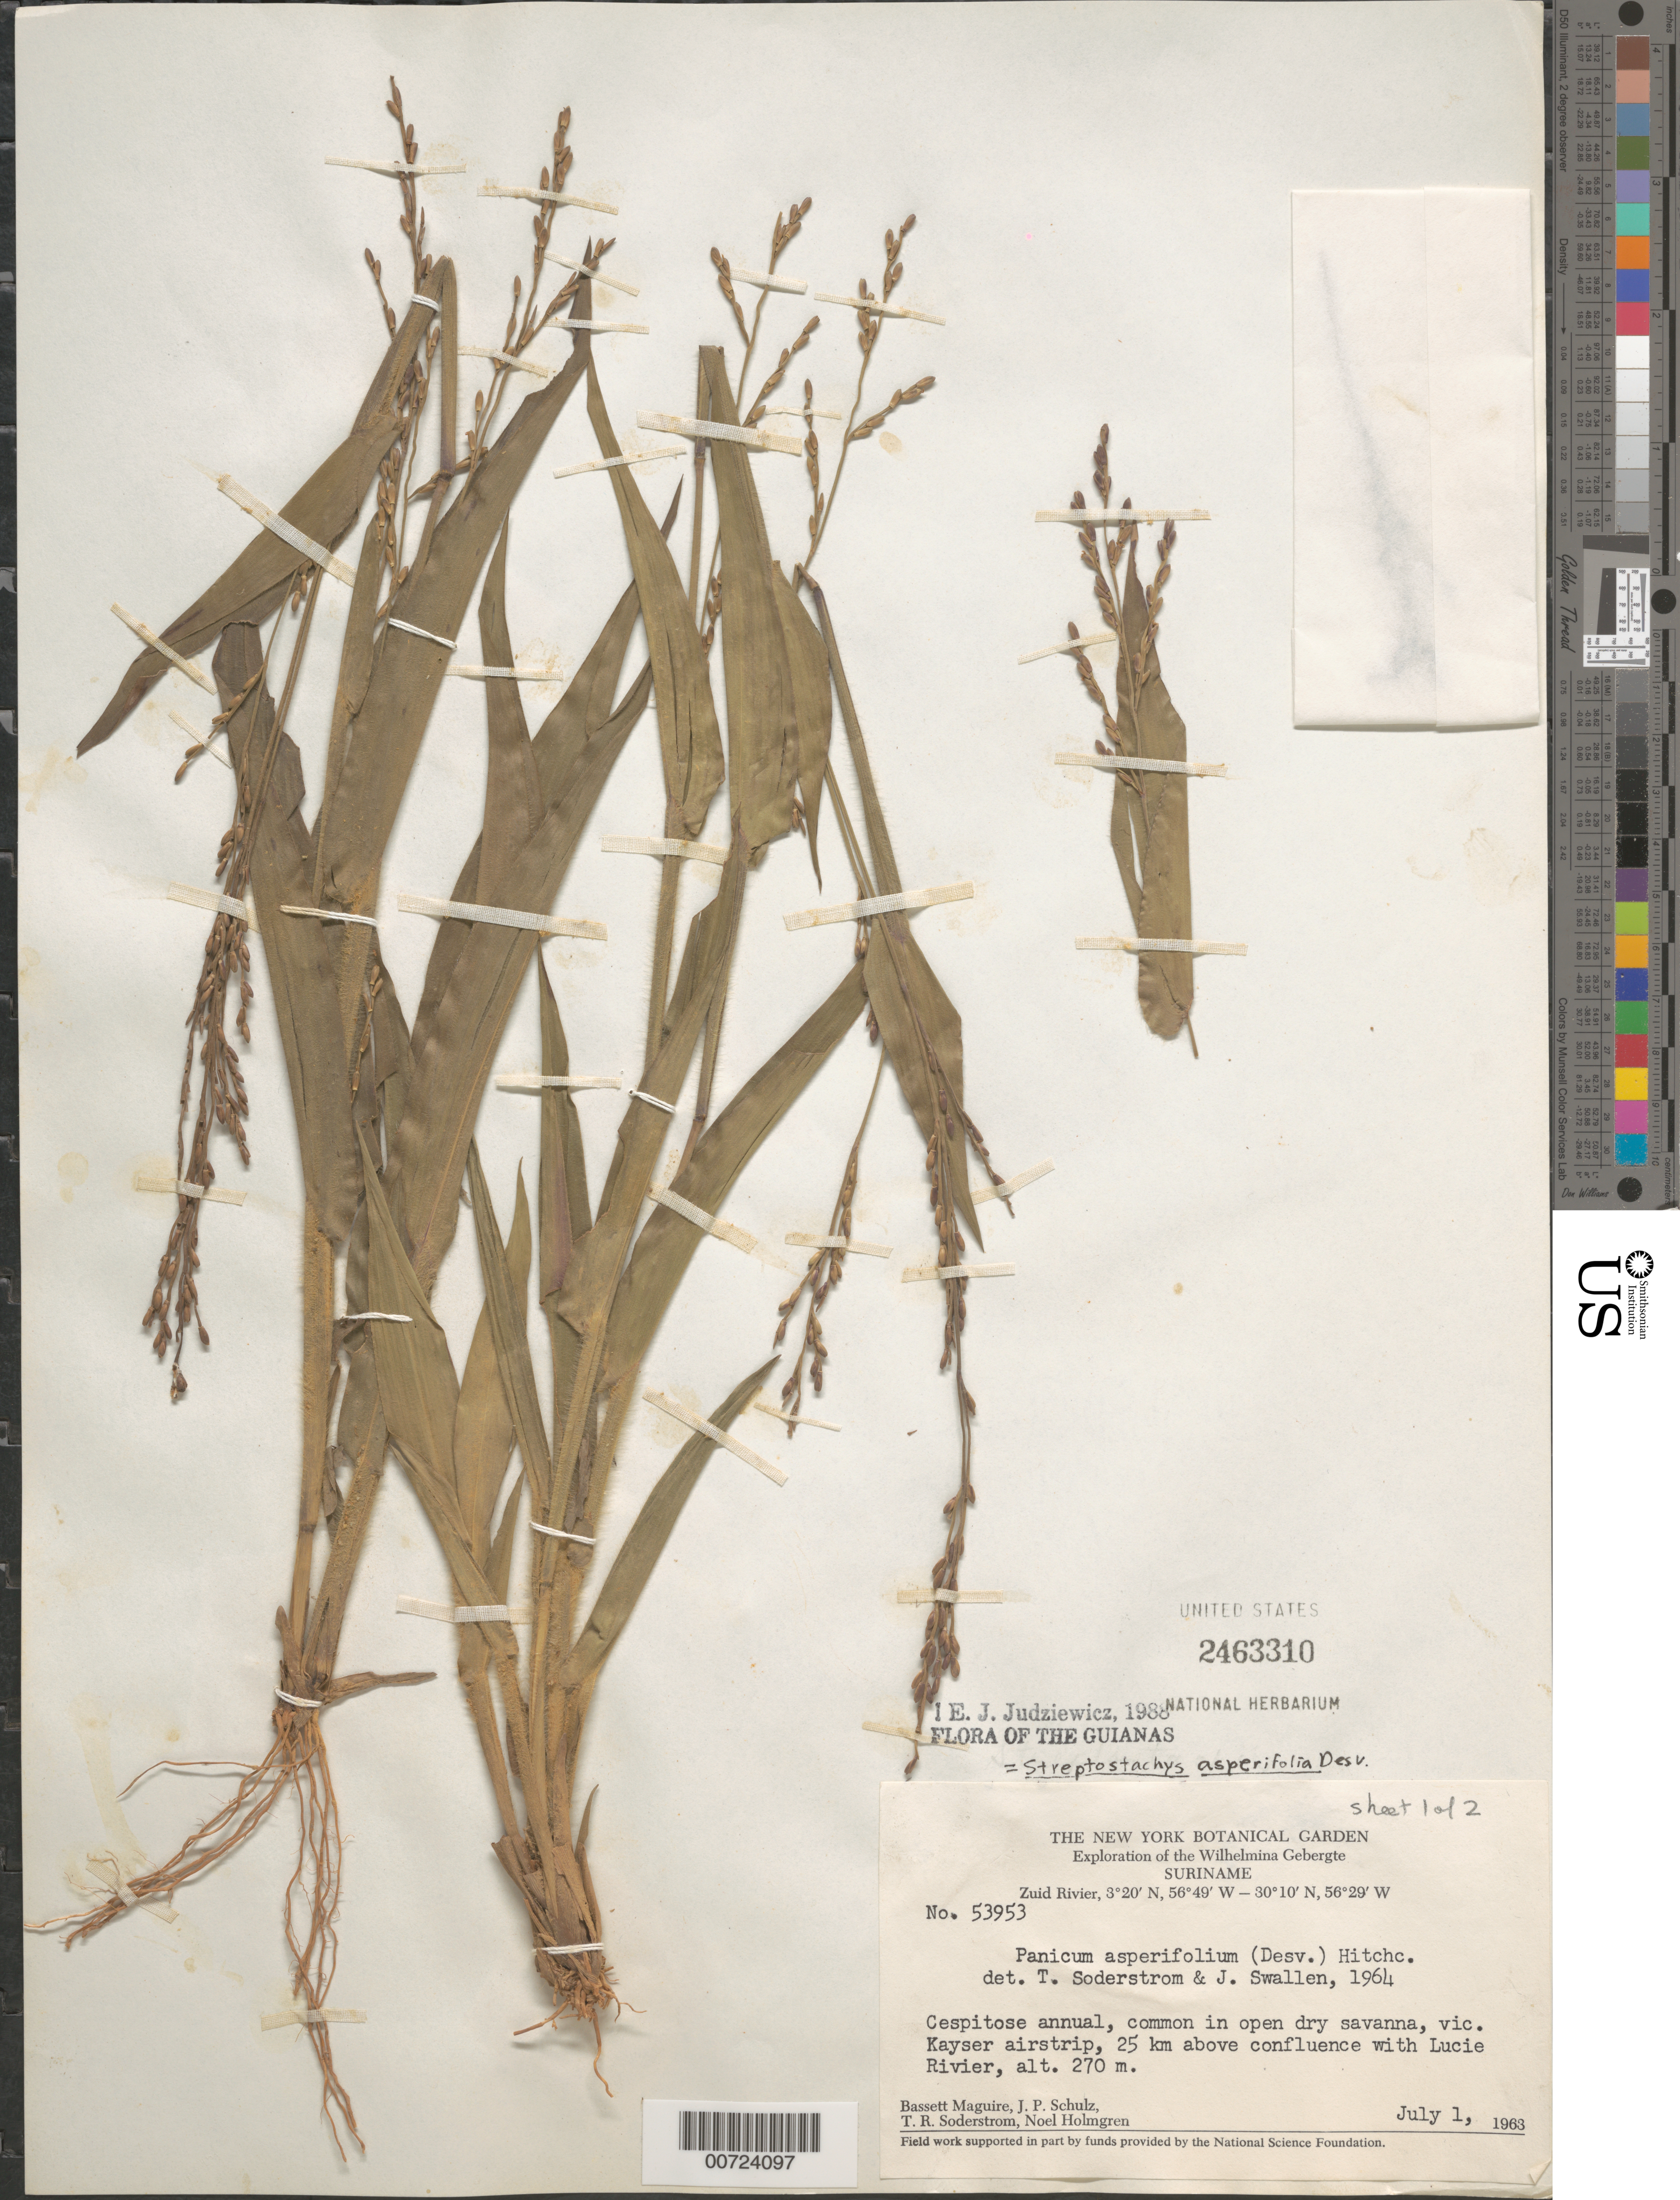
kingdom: Plantae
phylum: Tracheophyta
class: Liliopsida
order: Poales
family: Poaceae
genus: Streptostachys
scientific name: Streptostachys asperifolia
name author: Desv.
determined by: Judziewicz, E. J.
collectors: B. Maguire, J. P. Schulz, T. R. Soderstrom & N. H. Holmgren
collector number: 53953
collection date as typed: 1-Jul-63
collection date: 1963-07-01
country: Suriname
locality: Kayser Airstrip, Zuid R., 45 km above confl. with Lucie R., Wilhelmina Gebergte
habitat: Open dry savanna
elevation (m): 270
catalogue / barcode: US 2463310